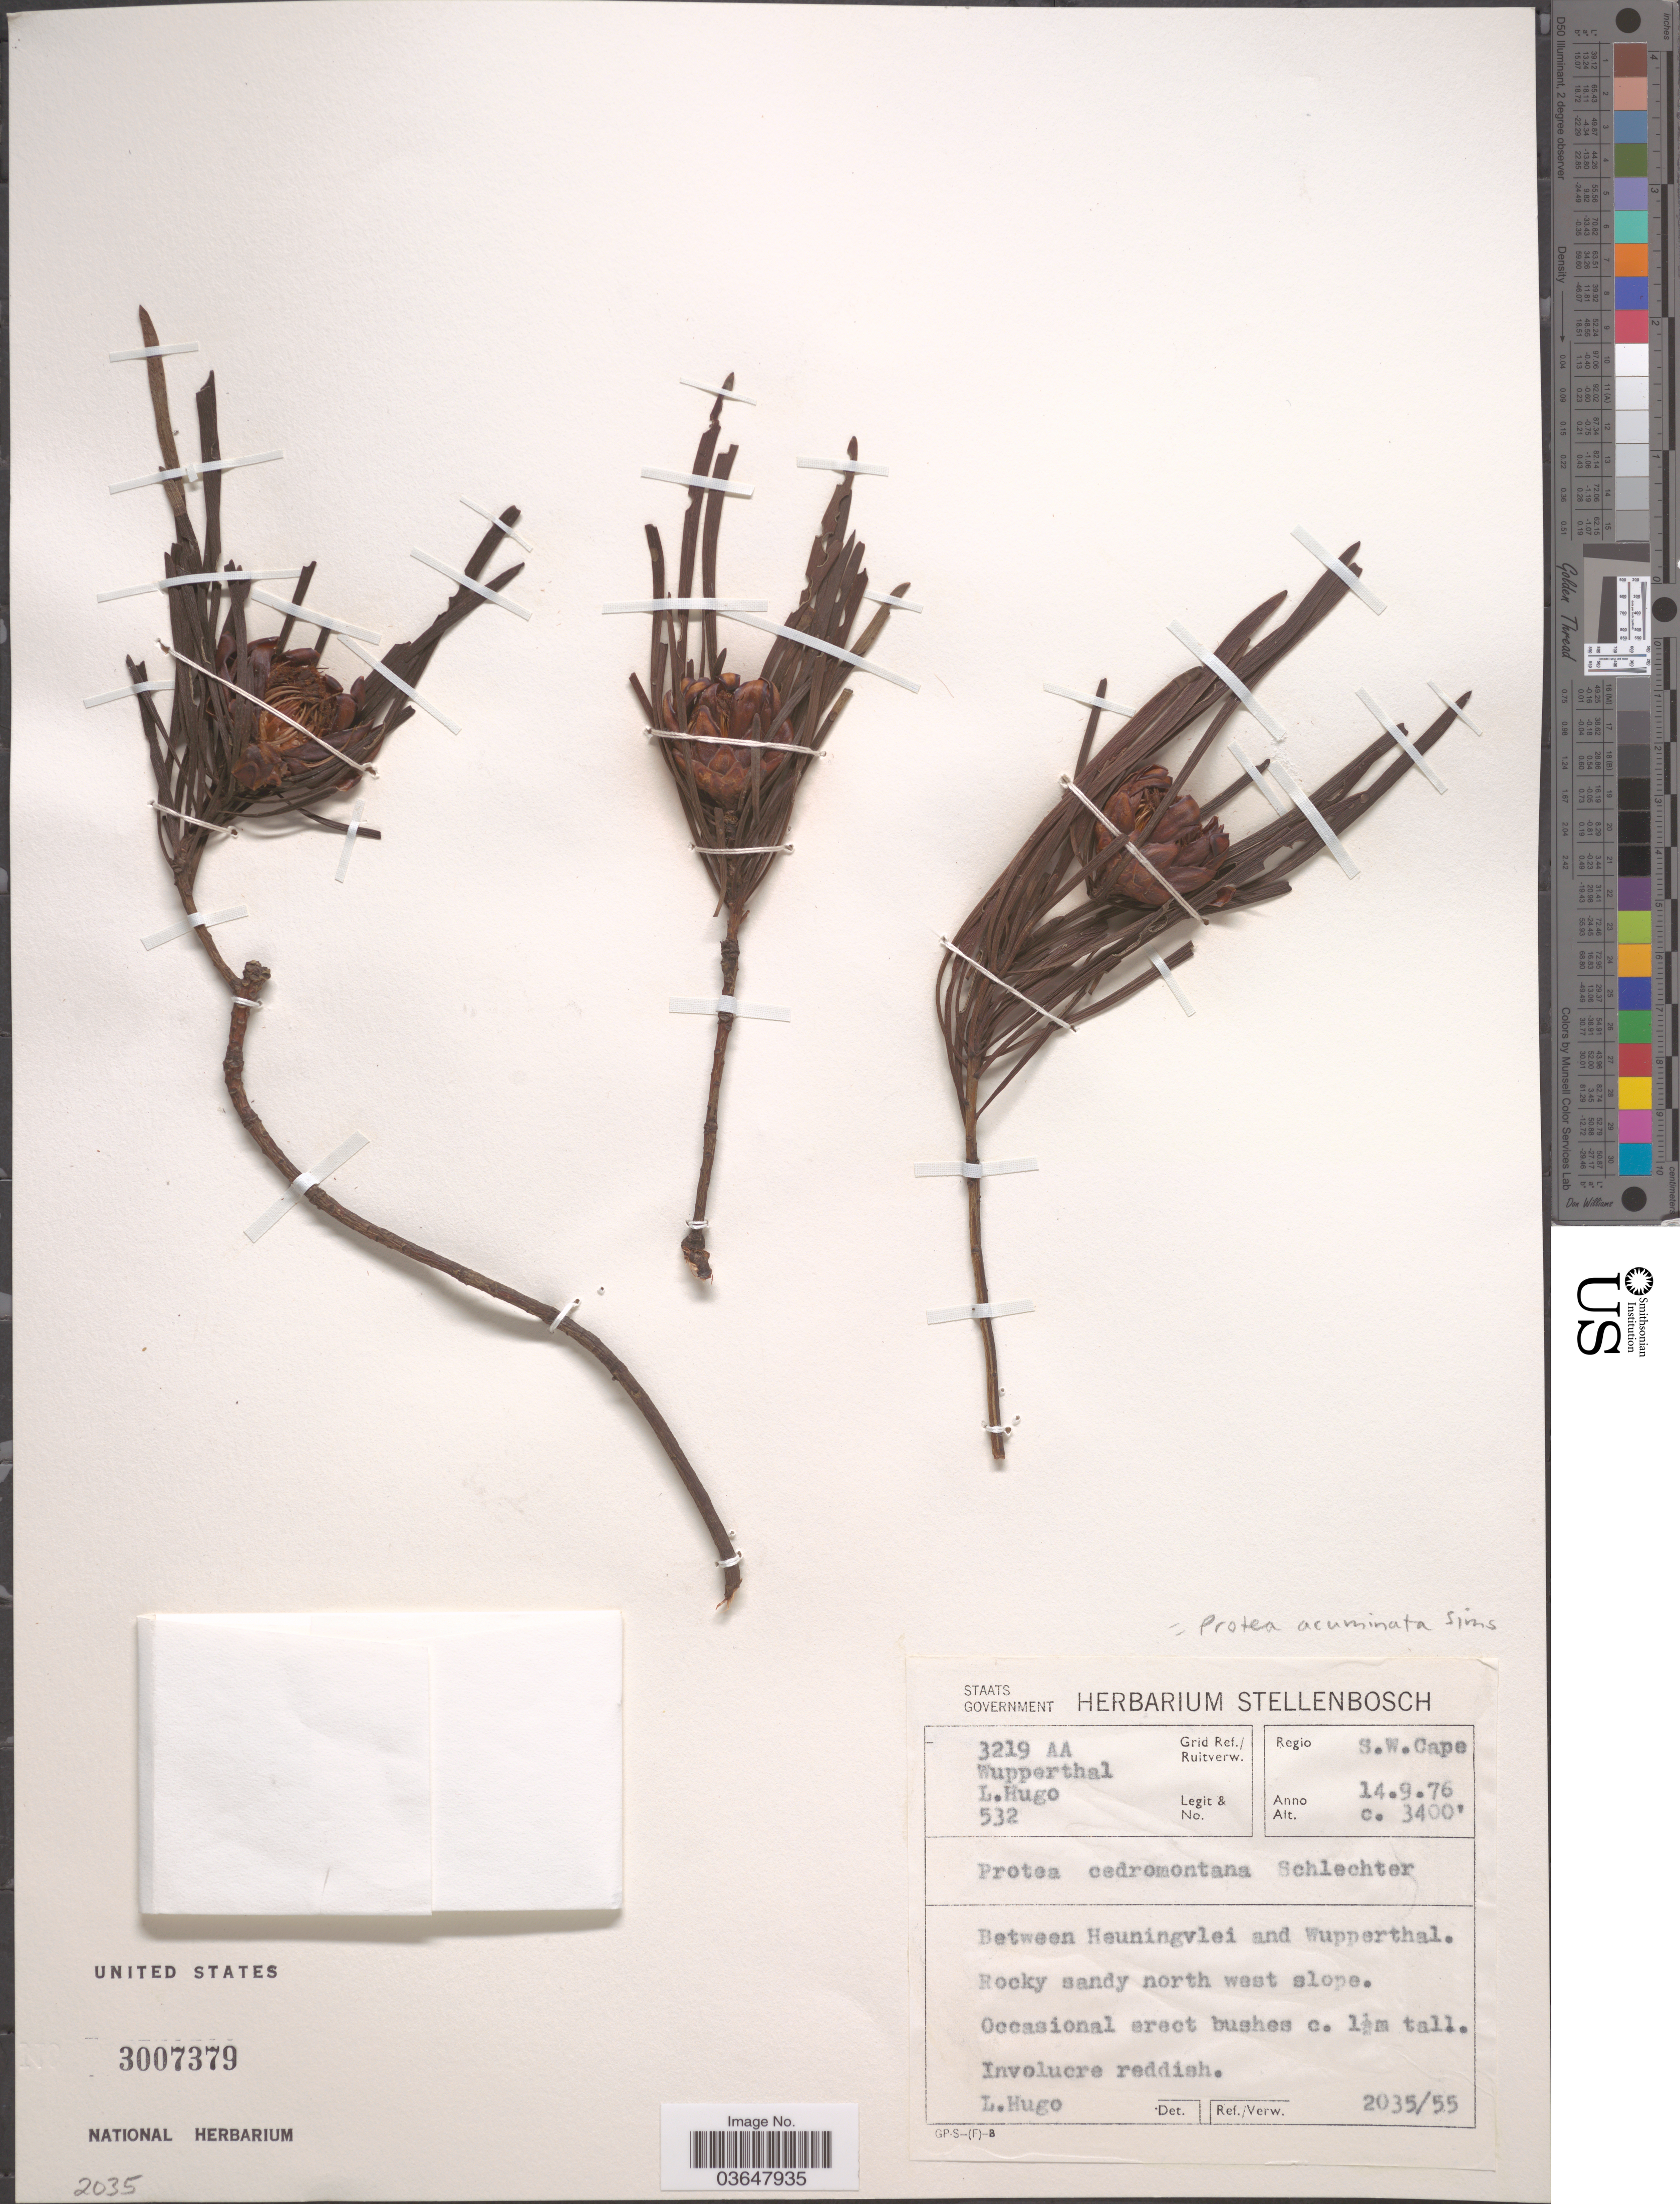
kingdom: Plantae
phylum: Tracheophyta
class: Magnoliopsida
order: Proteales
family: Proteaceae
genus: Protea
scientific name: Protea acuminata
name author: Sims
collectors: L. Hugo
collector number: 532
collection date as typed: Transcribed d/m/y: 14/9/76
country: South Africa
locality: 3219 AA Wupperthal Grid Ref./ Ruitverw. Regio S.W. Cape. Between Heuningvlei and Wupperthal. Rocky sandy north west slope.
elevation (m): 1036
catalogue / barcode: US 3007379